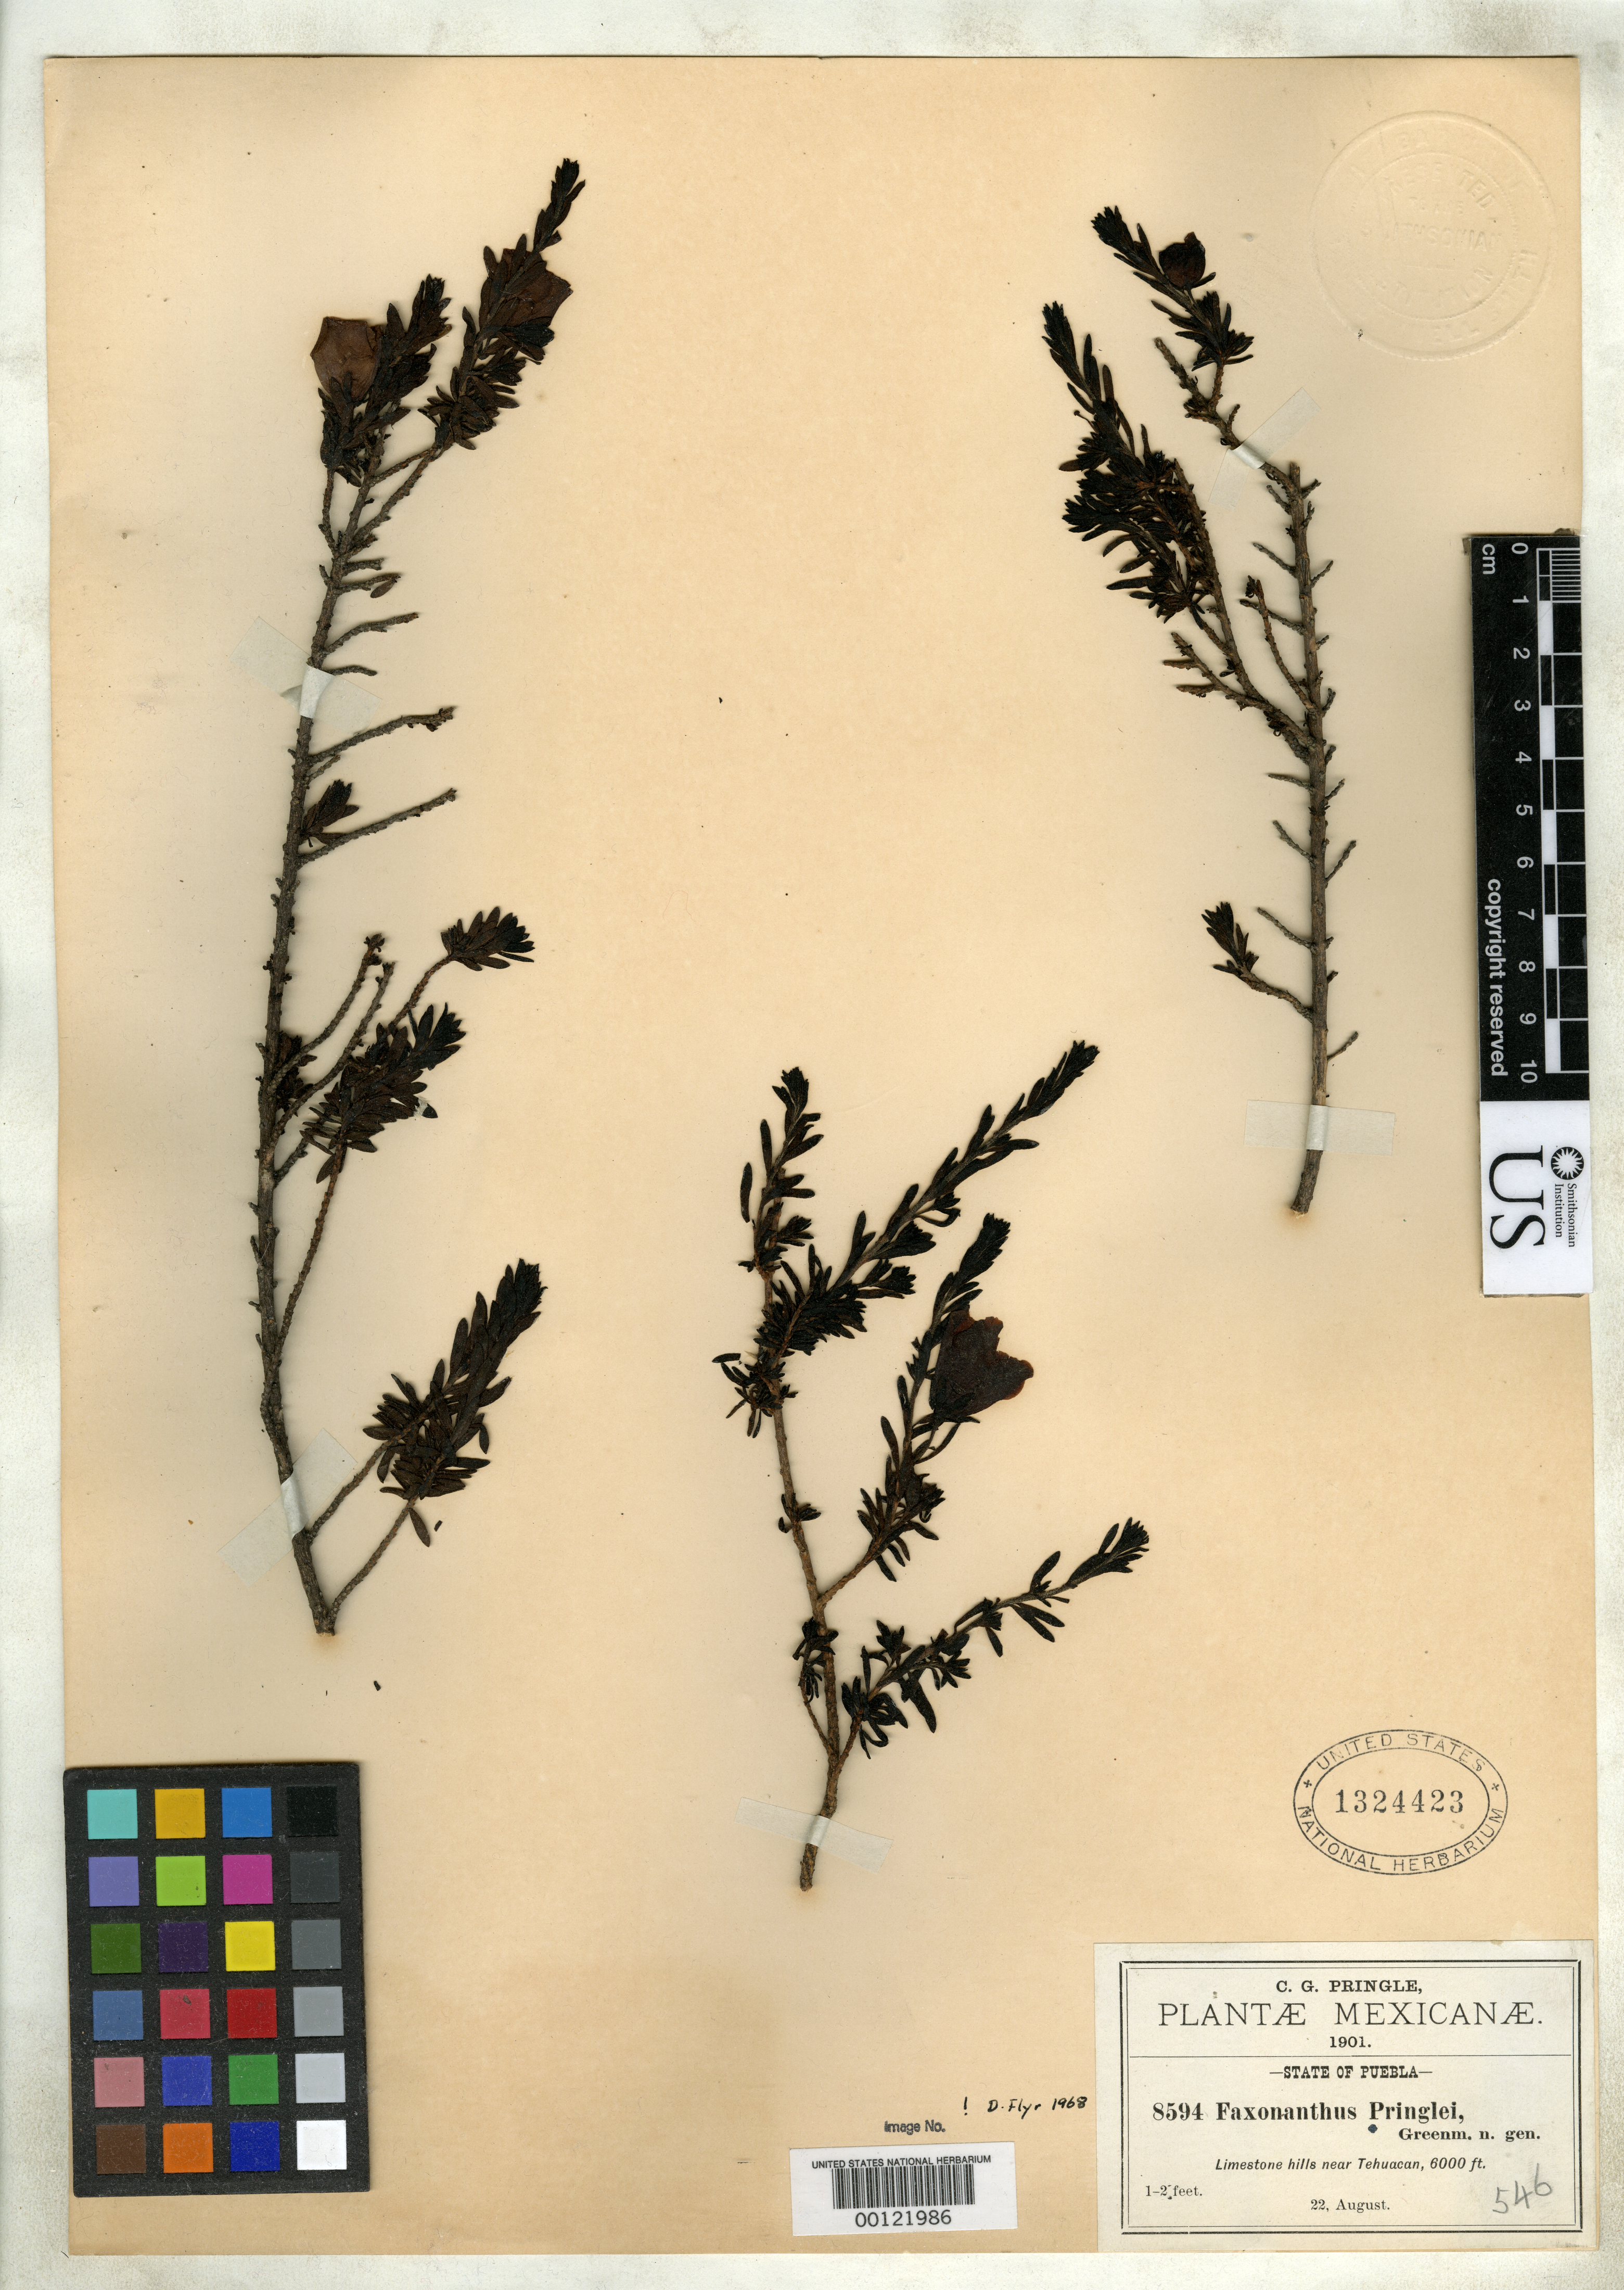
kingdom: Plantae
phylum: Tracheophyta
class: Magnoliopsida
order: Lamiales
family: Scrophulariaceae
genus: Faxonanthus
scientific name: Faxonanthus pringlei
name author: Greenm.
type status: Isotype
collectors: C. G. Pringle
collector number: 8594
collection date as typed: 22 Aug 1901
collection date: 1901-08-22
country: Mexico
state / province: Puebla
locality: Near Tehuacan; alt. 6000 ft.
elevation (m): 1829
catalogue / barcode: US 1324423